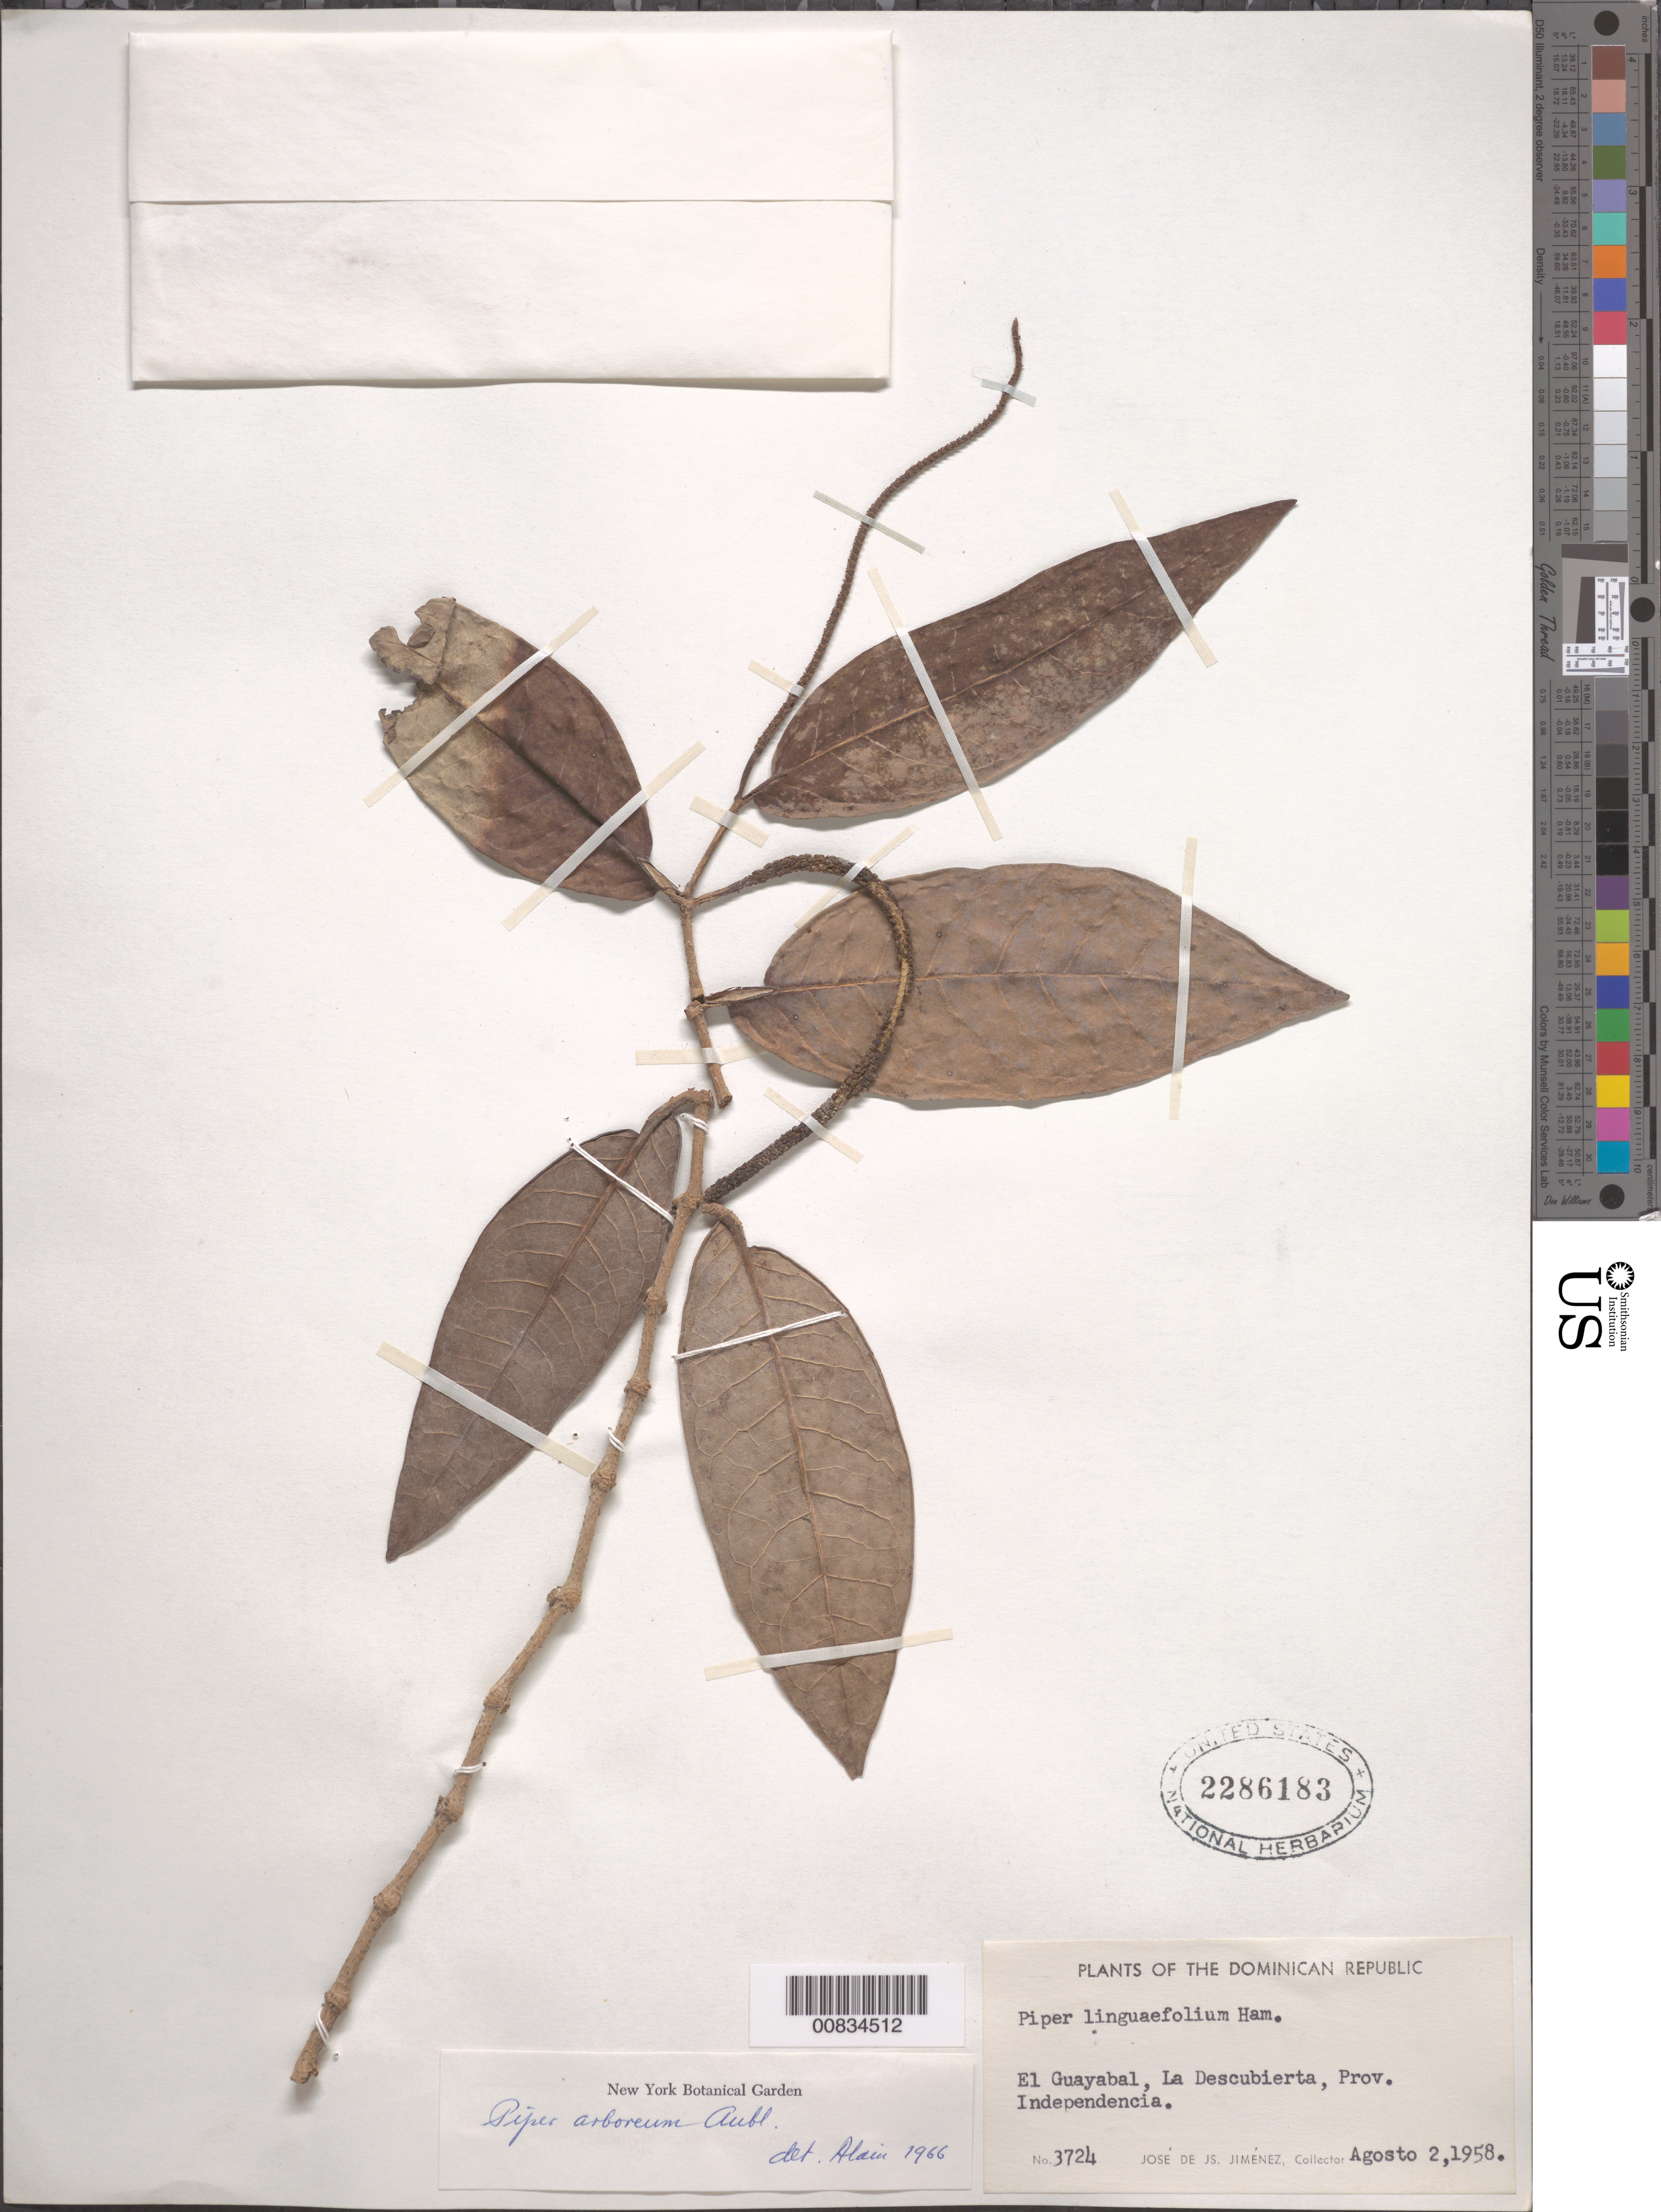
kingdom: Plantae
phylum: Tracheophyta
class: Magnoliopsida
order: Piperales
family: Piperaceae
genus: Piper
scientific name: Piper arboreum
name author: Aubl.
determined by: Liogier, Alain H.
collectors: J. J. Jiménez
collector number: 3724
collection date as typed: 02 Aug 1958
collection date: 1958-08-02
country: Dominican Republic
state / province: Independencia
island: Hispaniola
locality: El Guayabal, La Descubierta.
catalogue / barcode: US 2286183